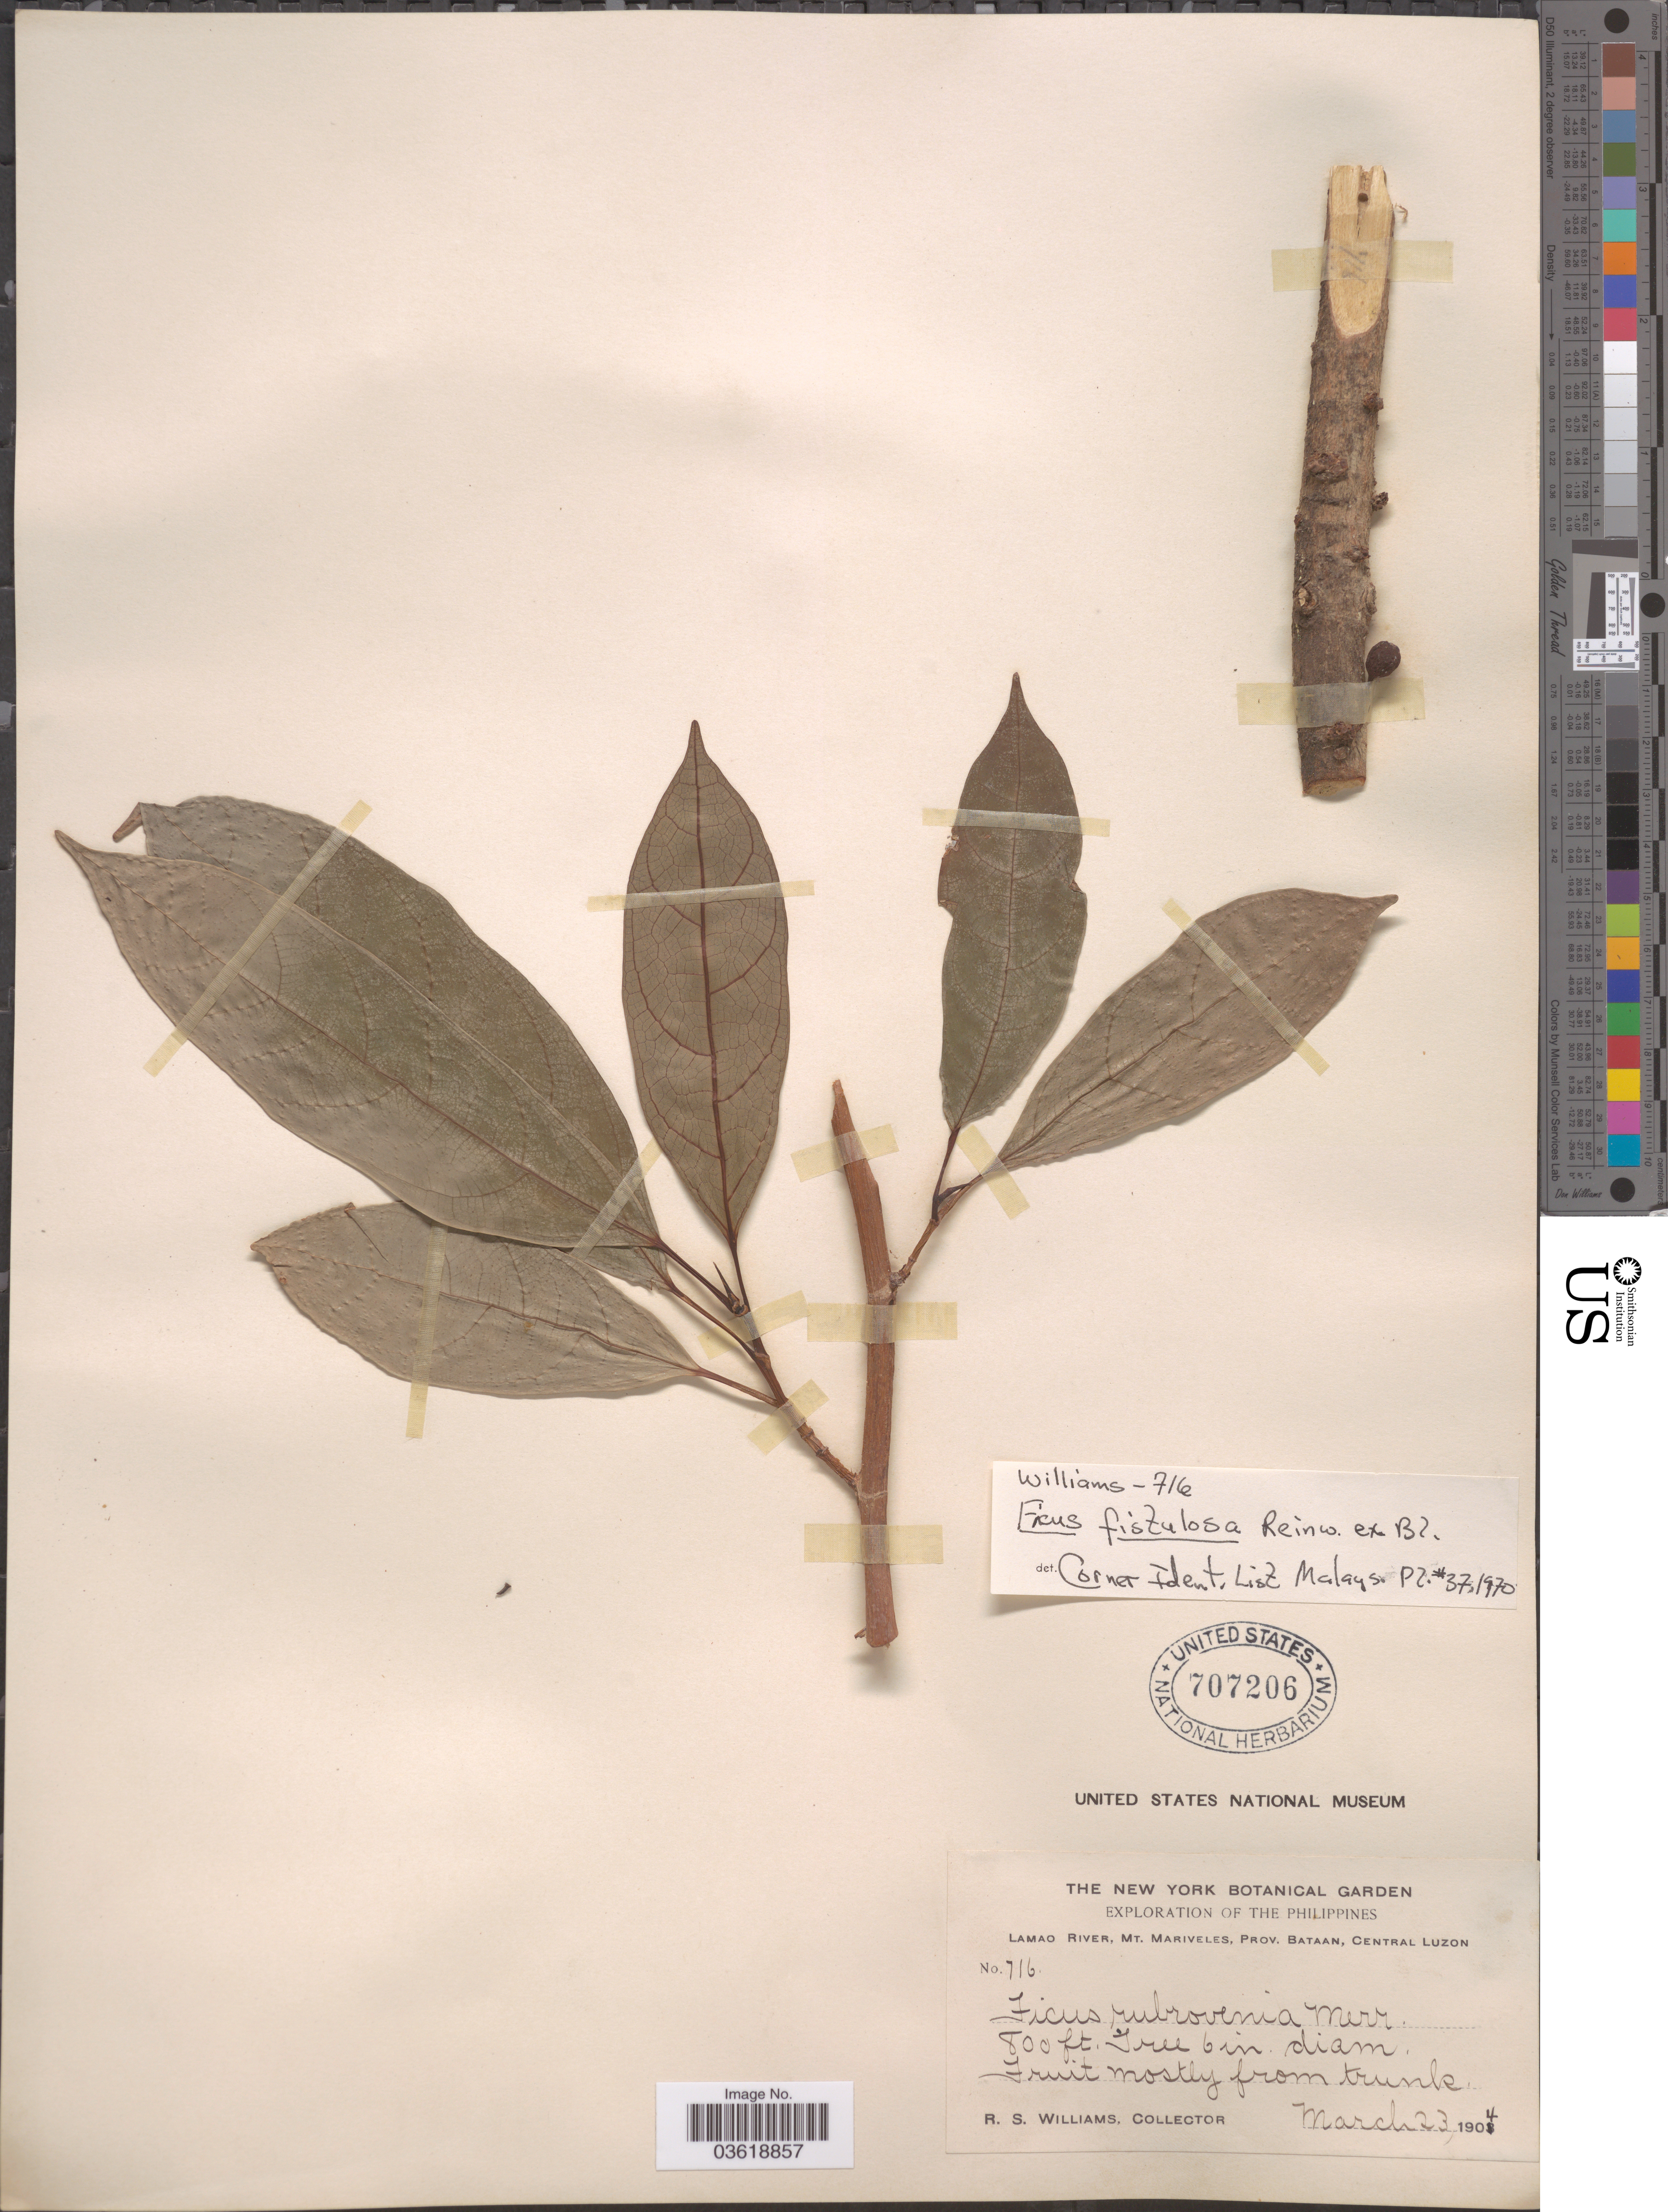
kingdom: Plantae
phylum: Tracheophyta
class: Magnoliopsida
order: Rosales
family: Moraceae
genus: Ficus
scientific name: Ficus fistulosa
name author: Reinw. ex Blume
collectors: R. S. Williams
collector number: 716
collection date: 1904-03-23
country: Philippines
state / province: Central Luzon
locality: Lamao River, Mt. Mariveles, Prov. Bataan.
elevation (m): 244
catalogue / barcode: US 707206